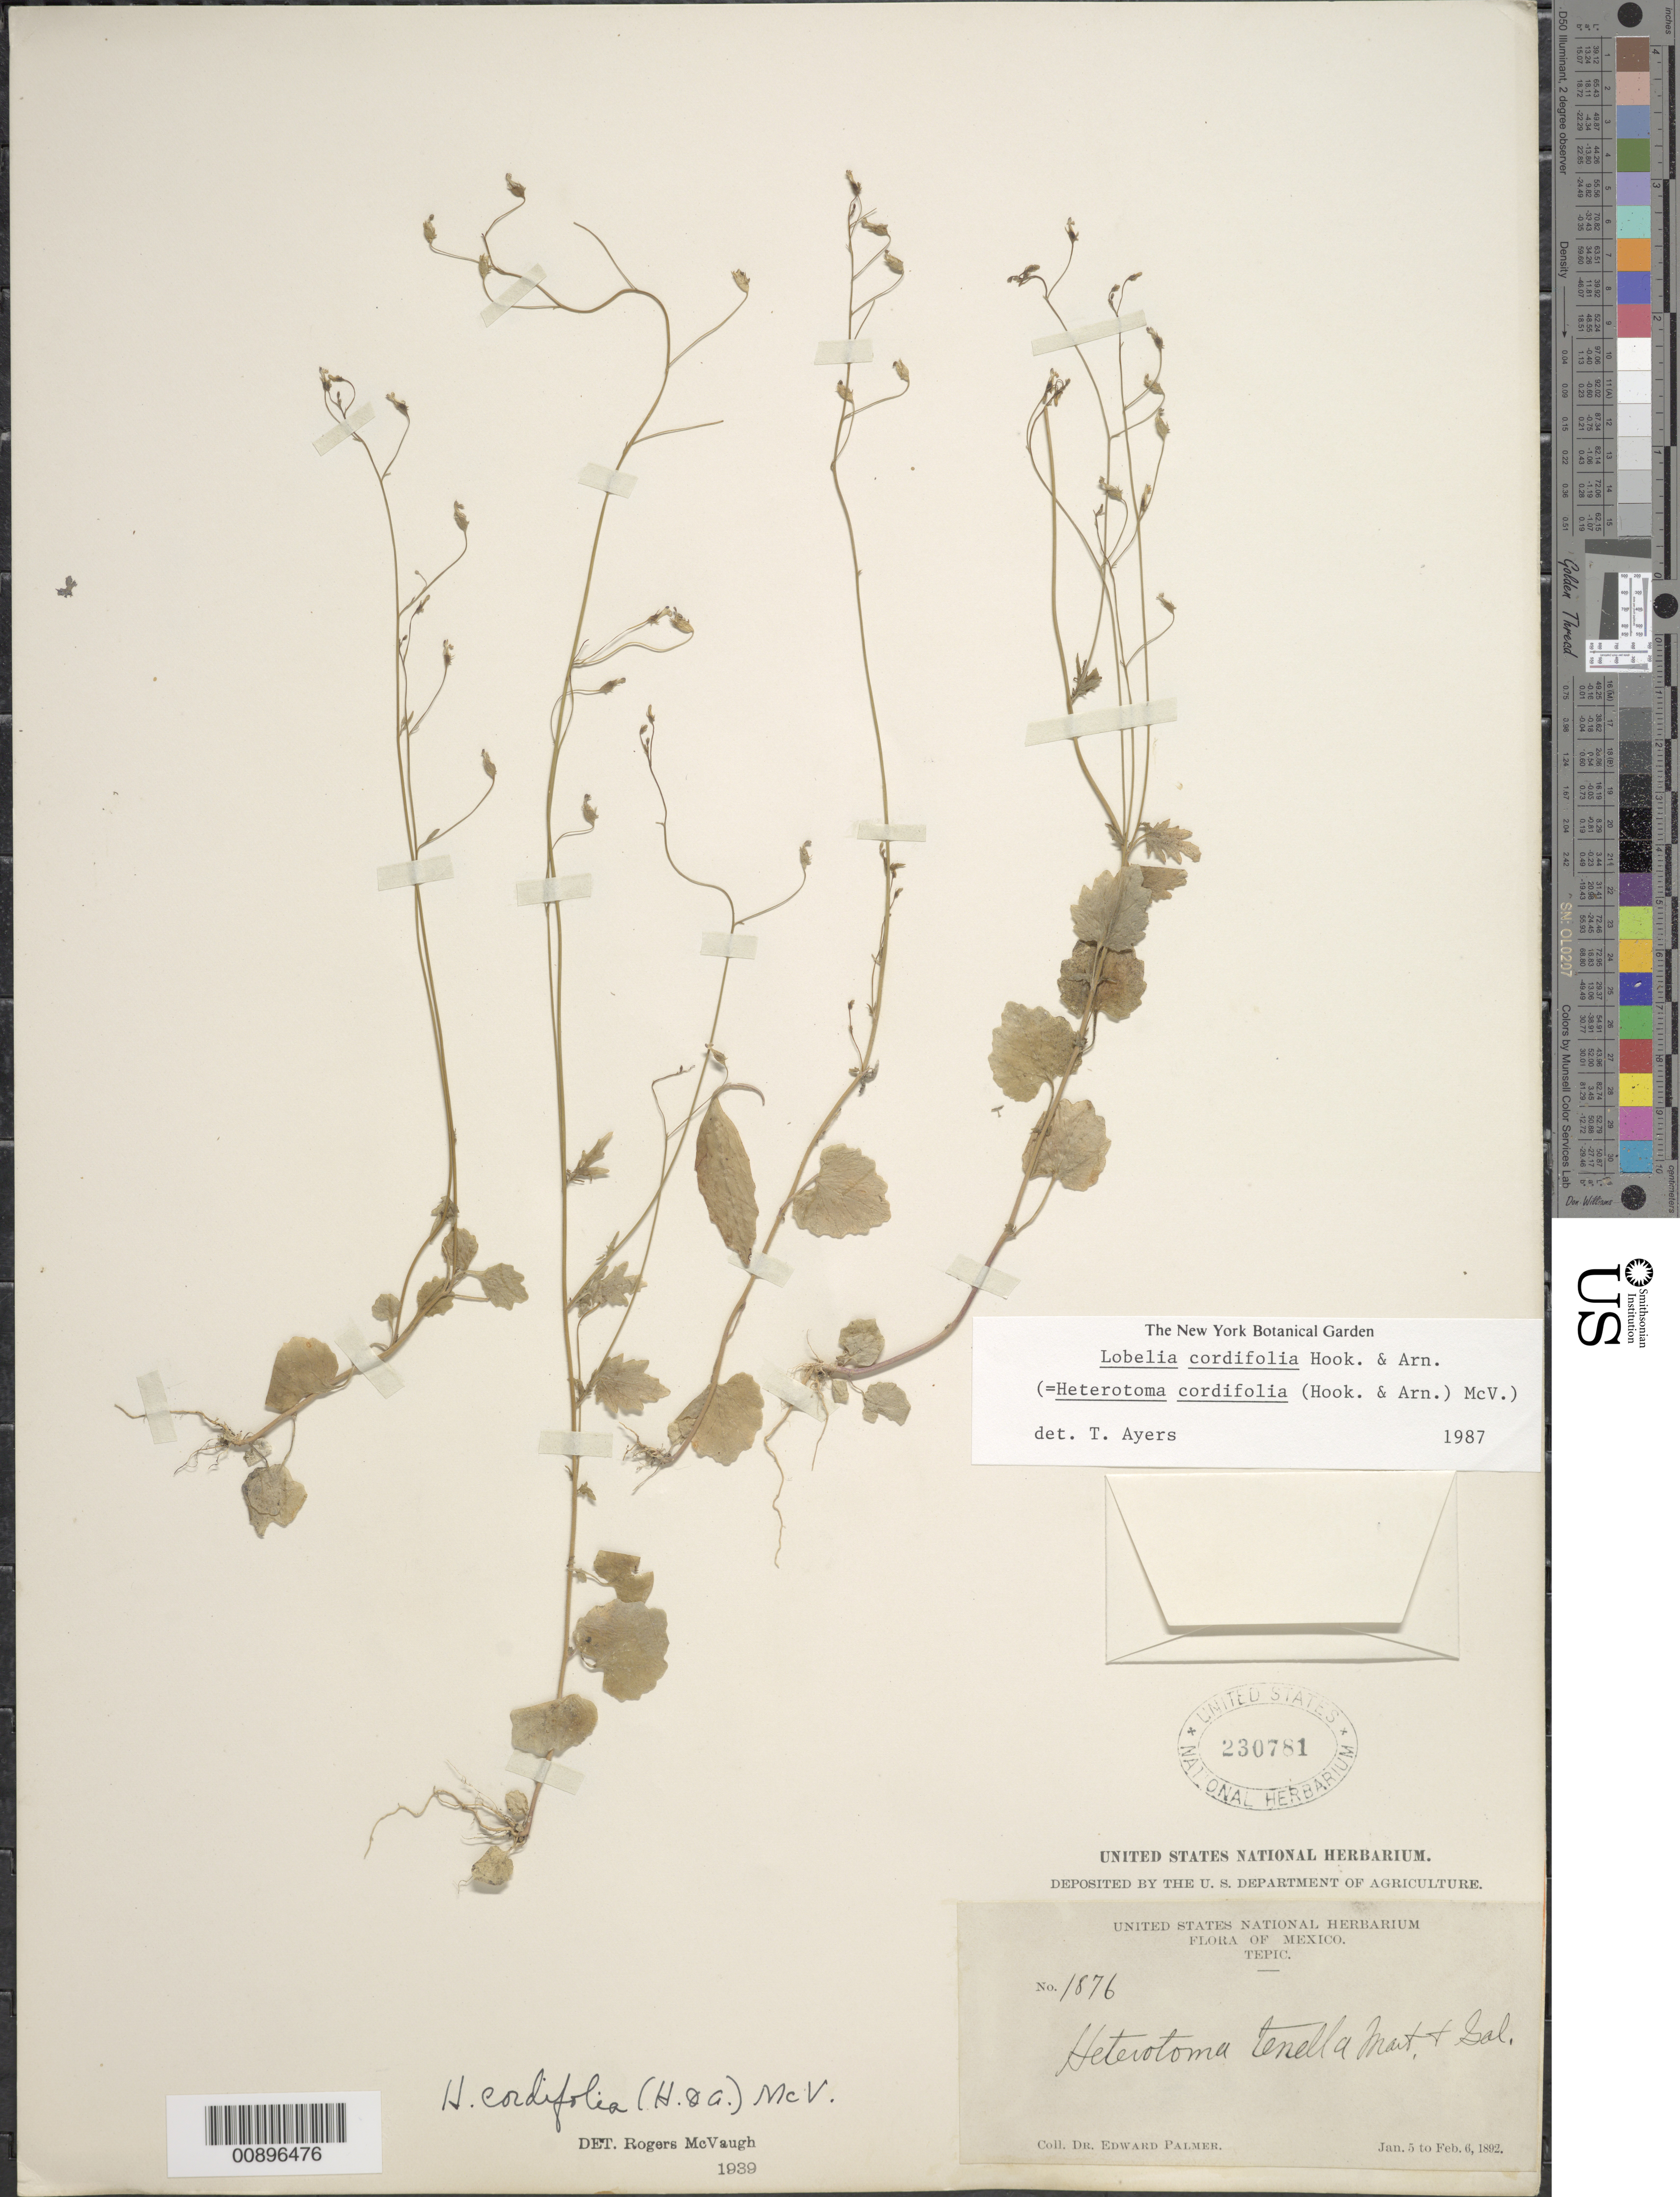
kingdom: Plantae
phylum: Tracheophyta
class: Magnoliopsida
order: Asterales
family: Campanulaceae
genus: Lobelia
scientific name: Lobelia cordifolia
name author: Hook. & Arn.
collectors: E. Palmer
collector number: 1876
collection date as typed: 05 Jan 1892 to 06 Feb 1892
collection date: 1892-01-05/1892-02-06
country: Mexico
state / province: Nayarit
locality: Tepic, Nayarit.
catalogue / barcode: US 230781